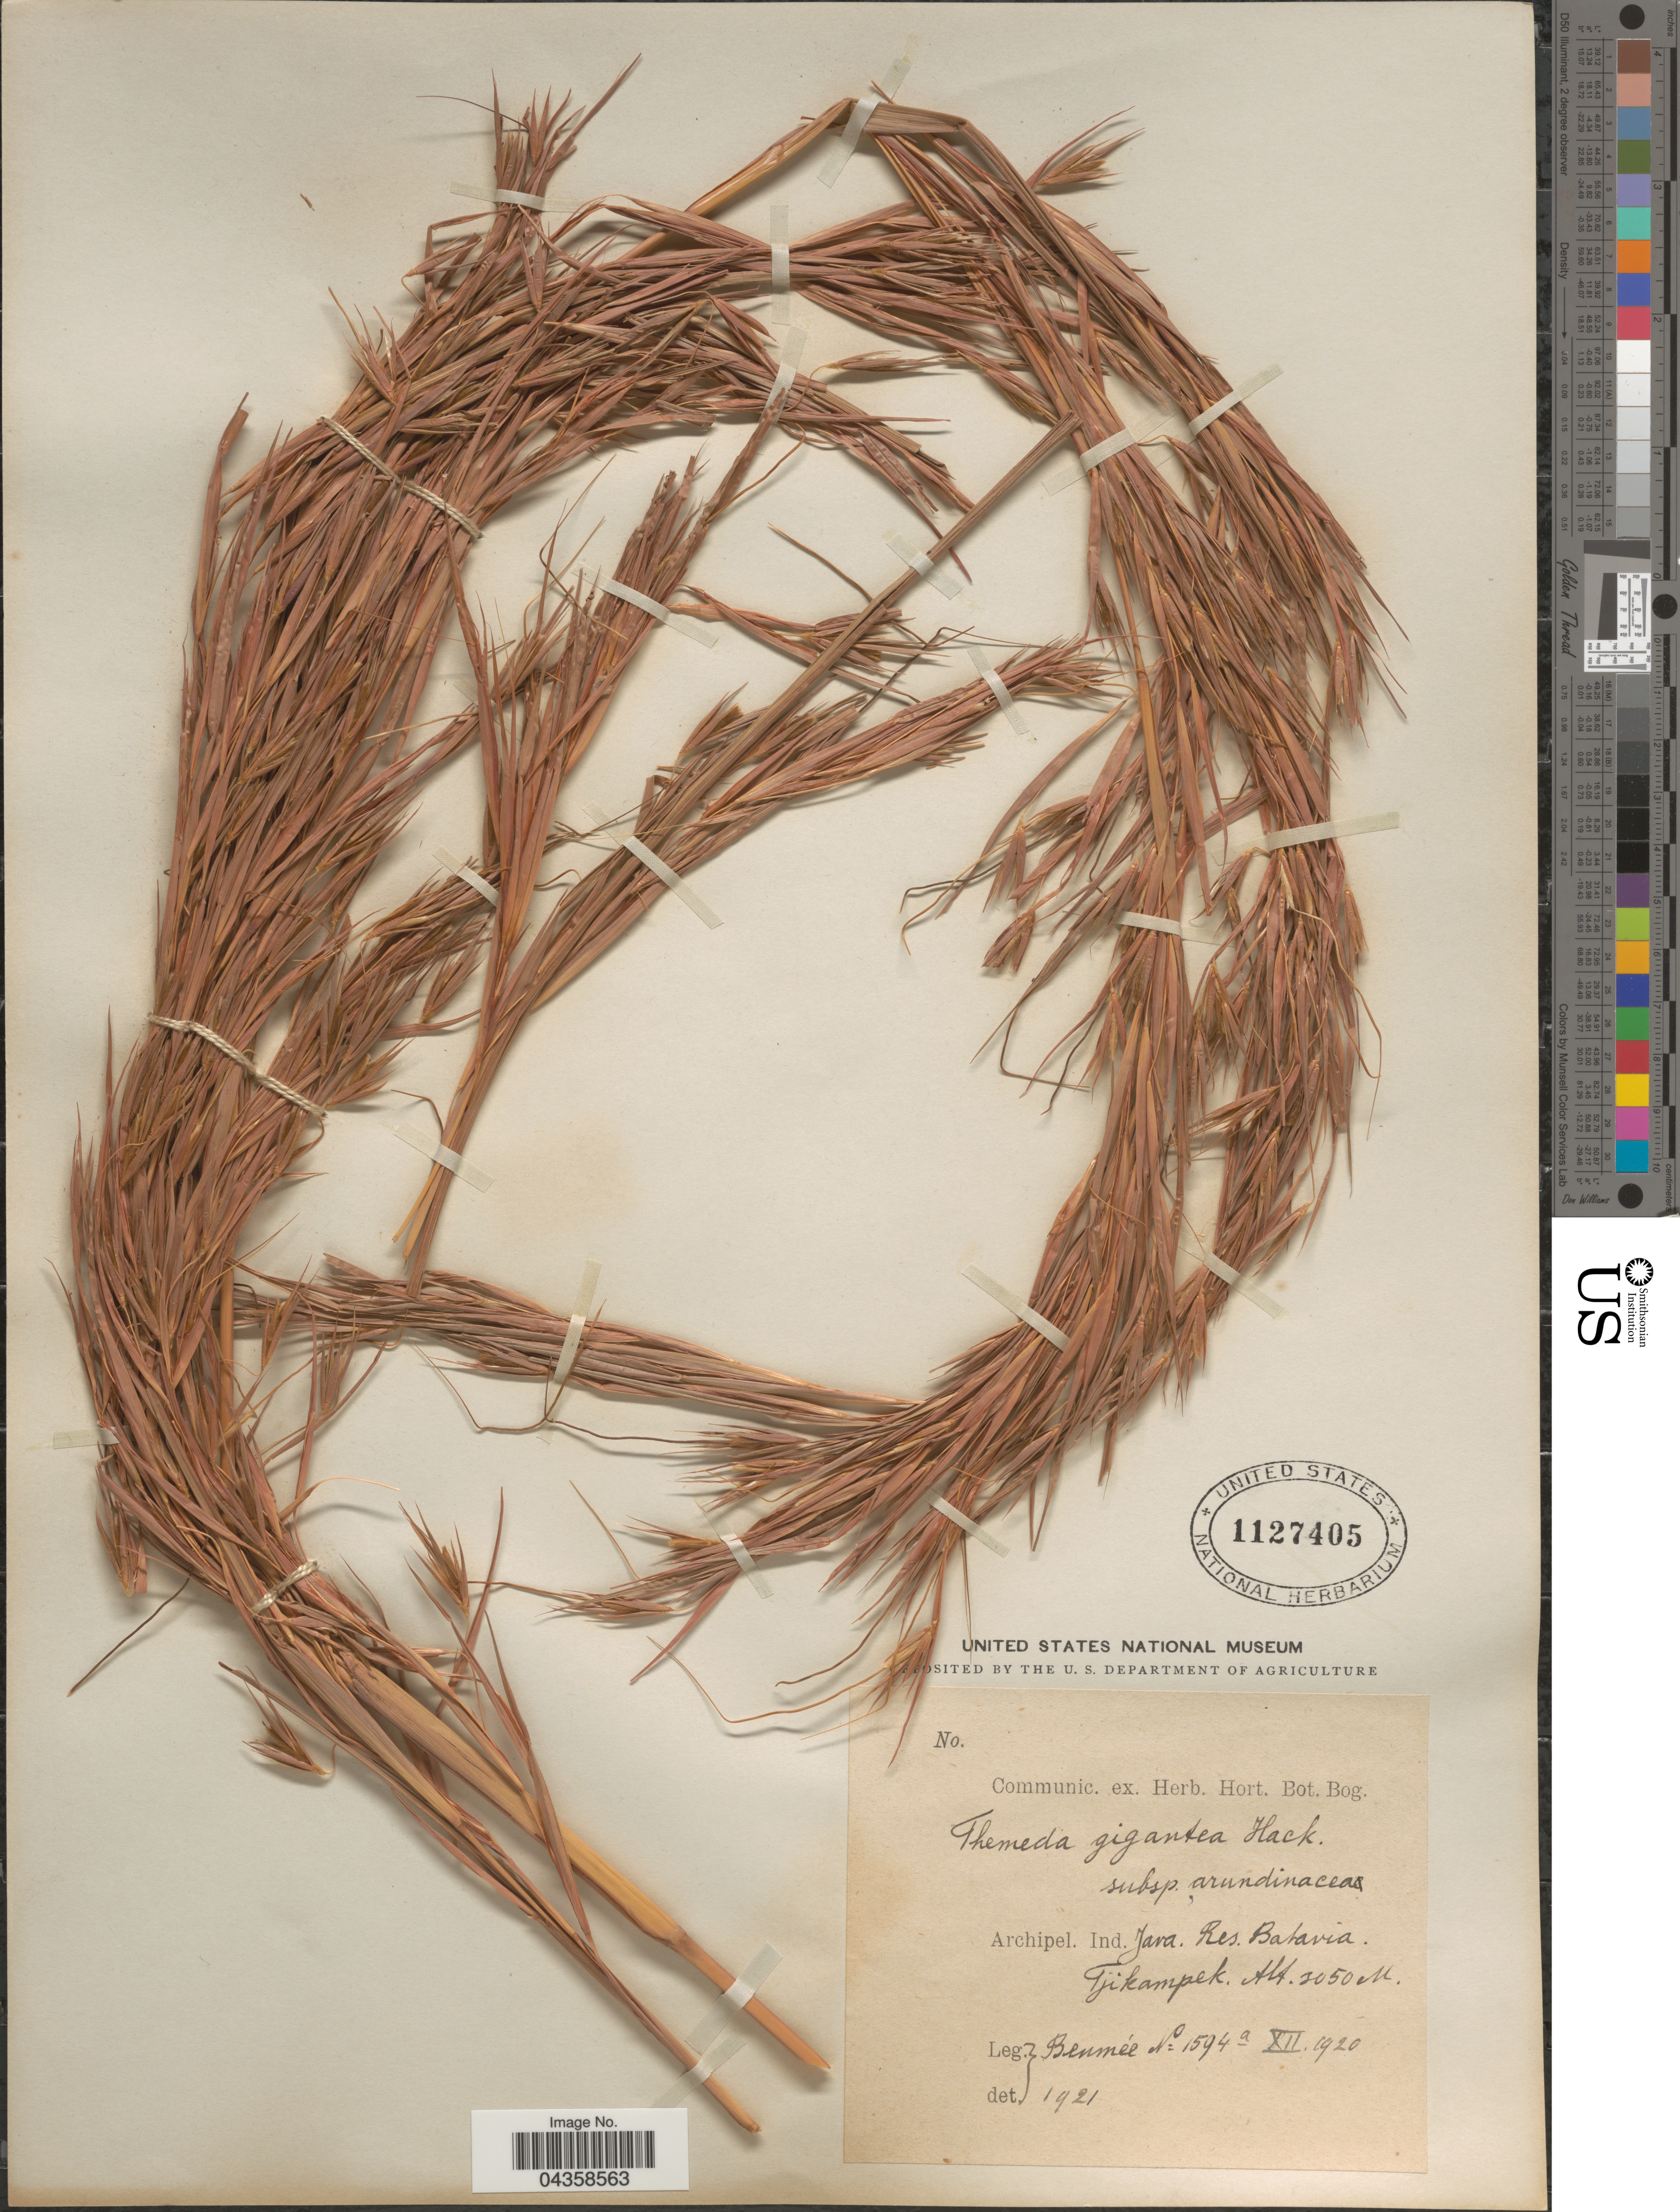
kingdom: Plantae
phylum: Tracheophyta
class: Liliopsida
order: Poales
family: Poaceae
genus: Themeda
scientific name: Themeda gigantea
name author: Hack.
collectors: Beumée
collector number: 1594a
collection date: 1920-12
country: Indonesia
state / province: Java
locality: Archipel. Ind. Java. Res. Batavia. Tjikampek.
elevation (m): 3050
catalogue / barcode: US 1127405